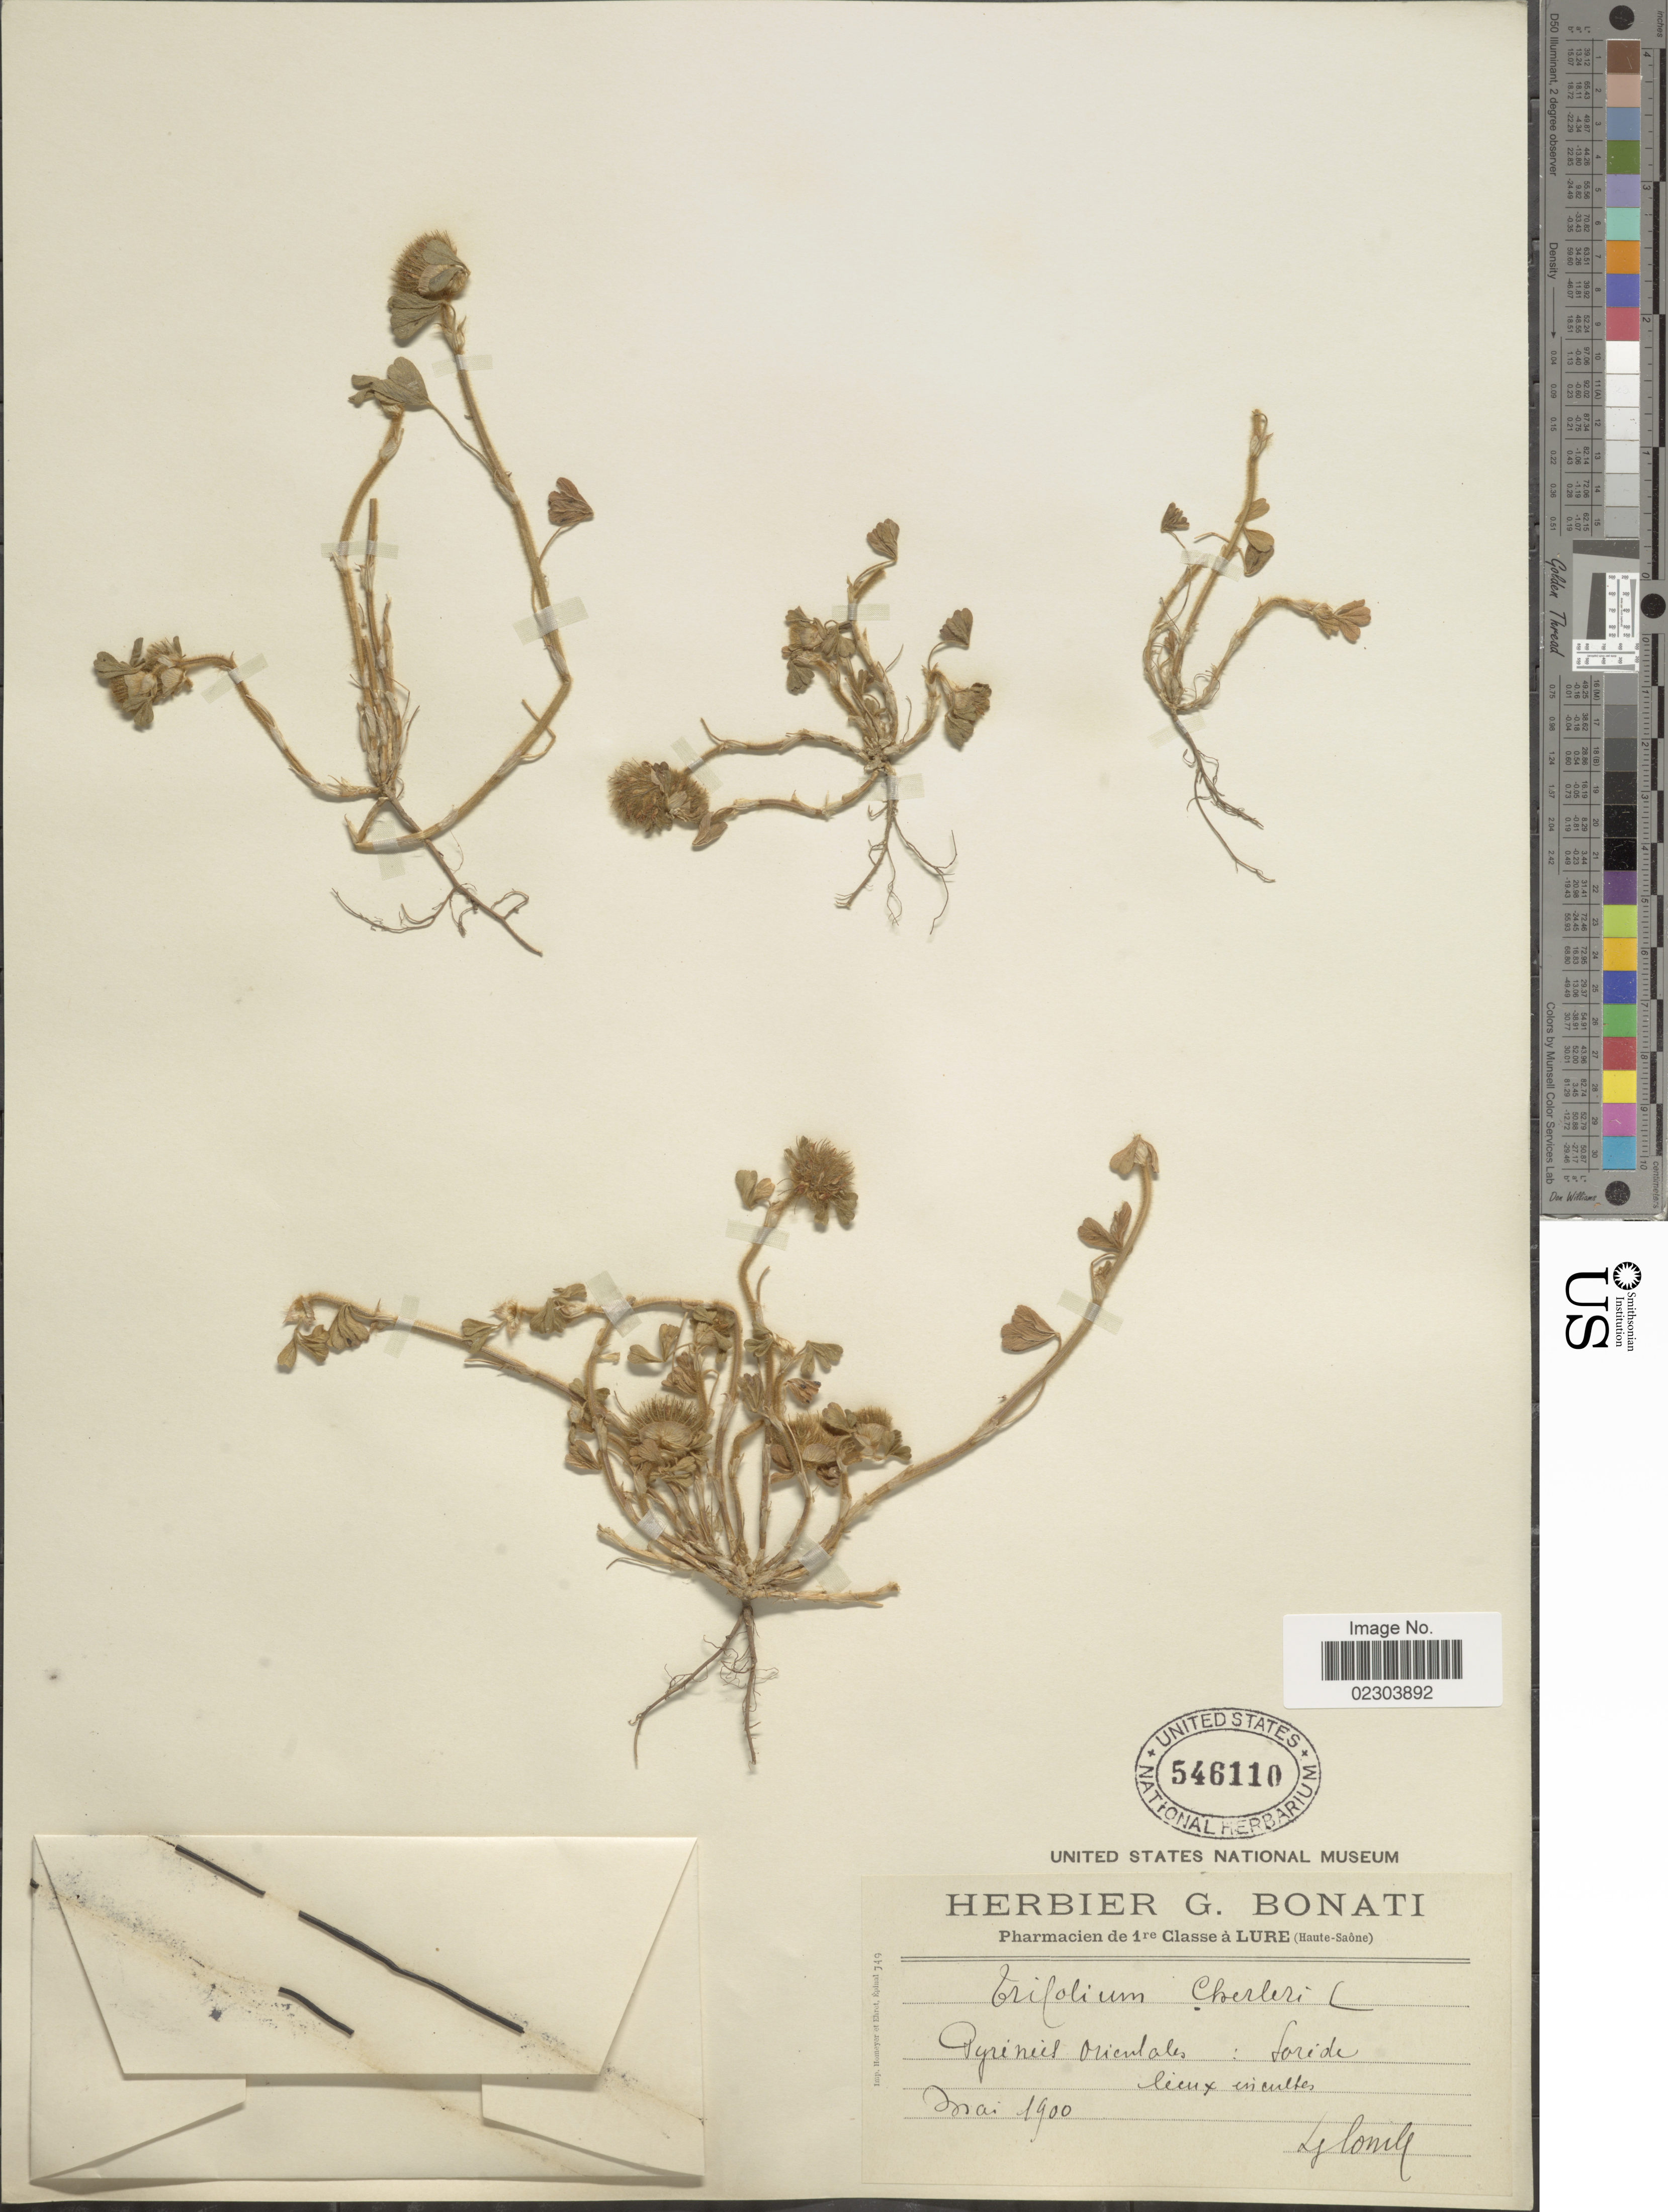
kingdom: Plantae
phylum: Tracheophyta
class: Magnoliopsida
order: Fabales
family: Fabaceae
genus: Trifolium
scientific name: Trifolium cherleri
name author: L.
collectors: Conill, L.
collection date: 1900-05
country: France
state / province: Occitanie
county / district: Pyrénées-Orientales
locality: Pyrenees Orientalis: Loride, lieux incultes [interpreted]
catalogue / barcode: US 546110